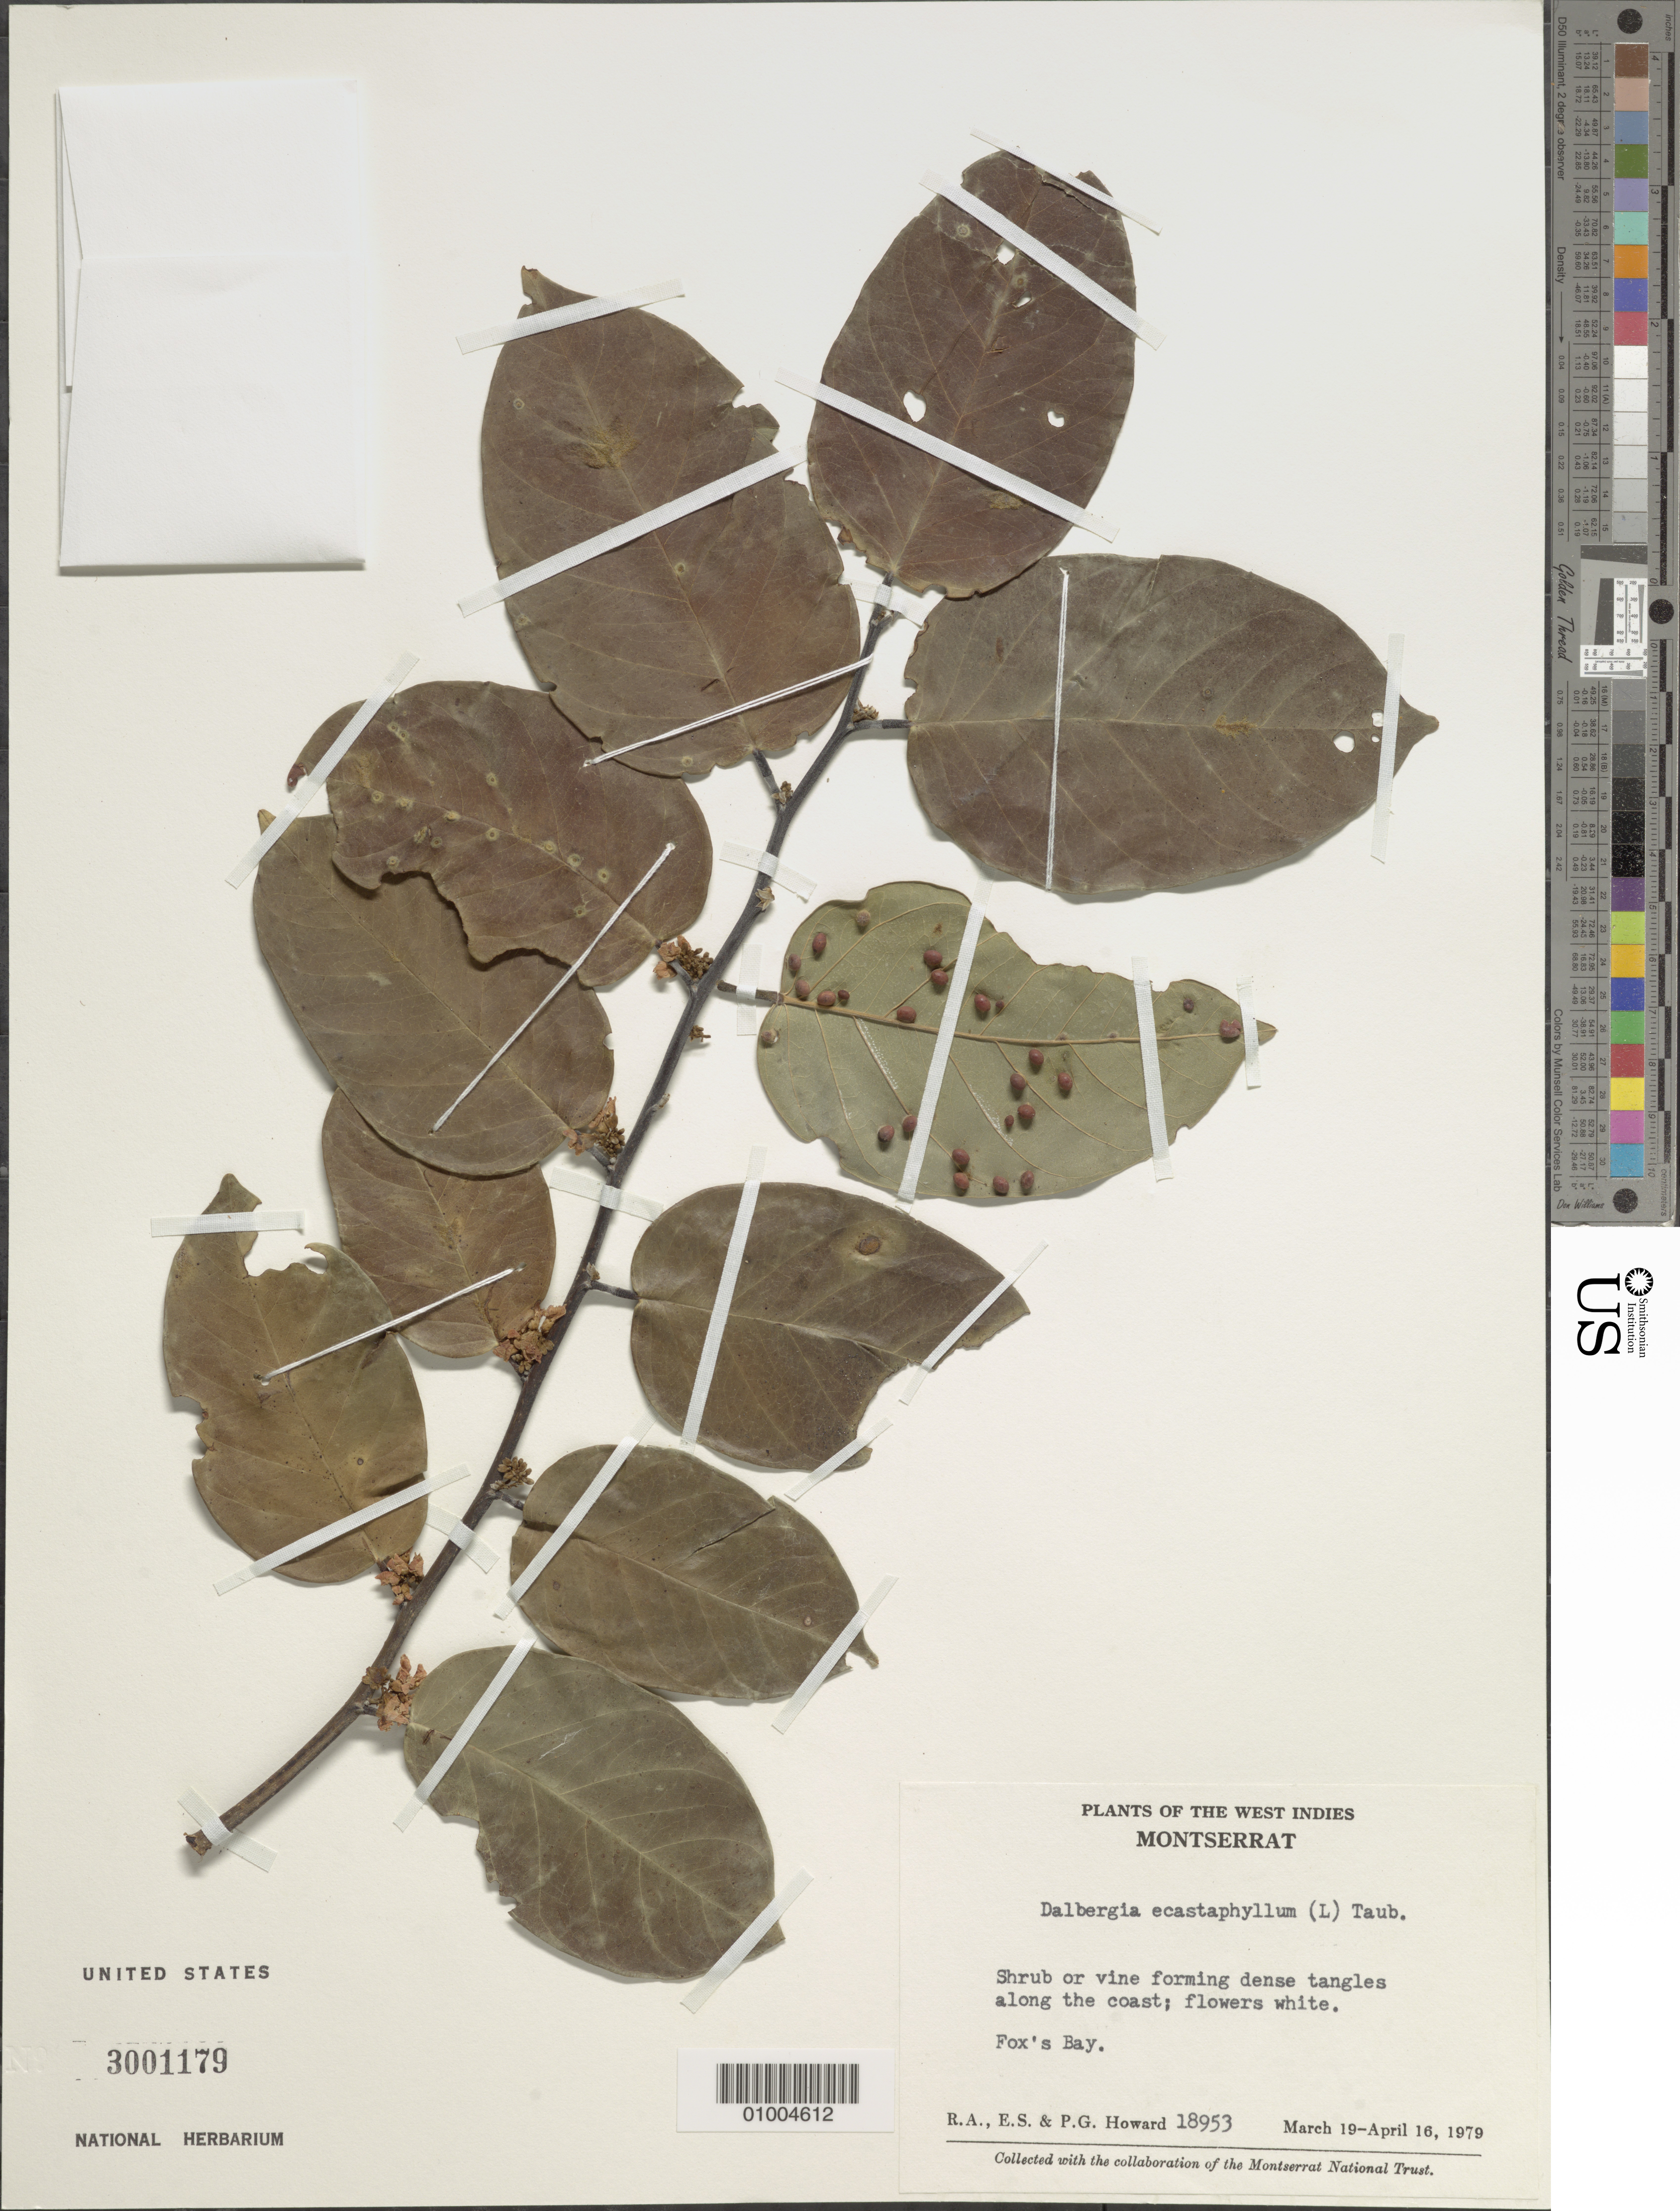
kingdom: Plantae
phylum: Tracheophyta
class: Magnoliopsida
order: Fabales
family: Fabaceae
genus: Dalbergia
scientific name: Dalbergia ecastaphyllum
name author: (L.) Taub.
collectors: E. S. Howard, P. Howard & R. A. Howard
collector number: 18953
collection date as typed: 19 Mar 1979 to 16 Apr 1979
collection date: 1979-03-19/1979-04-16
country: Montserrat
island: Montserrat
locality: Shrub or vine forming dense tangles along the coast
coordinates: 0 N, 0 E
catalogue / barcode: US 3001179